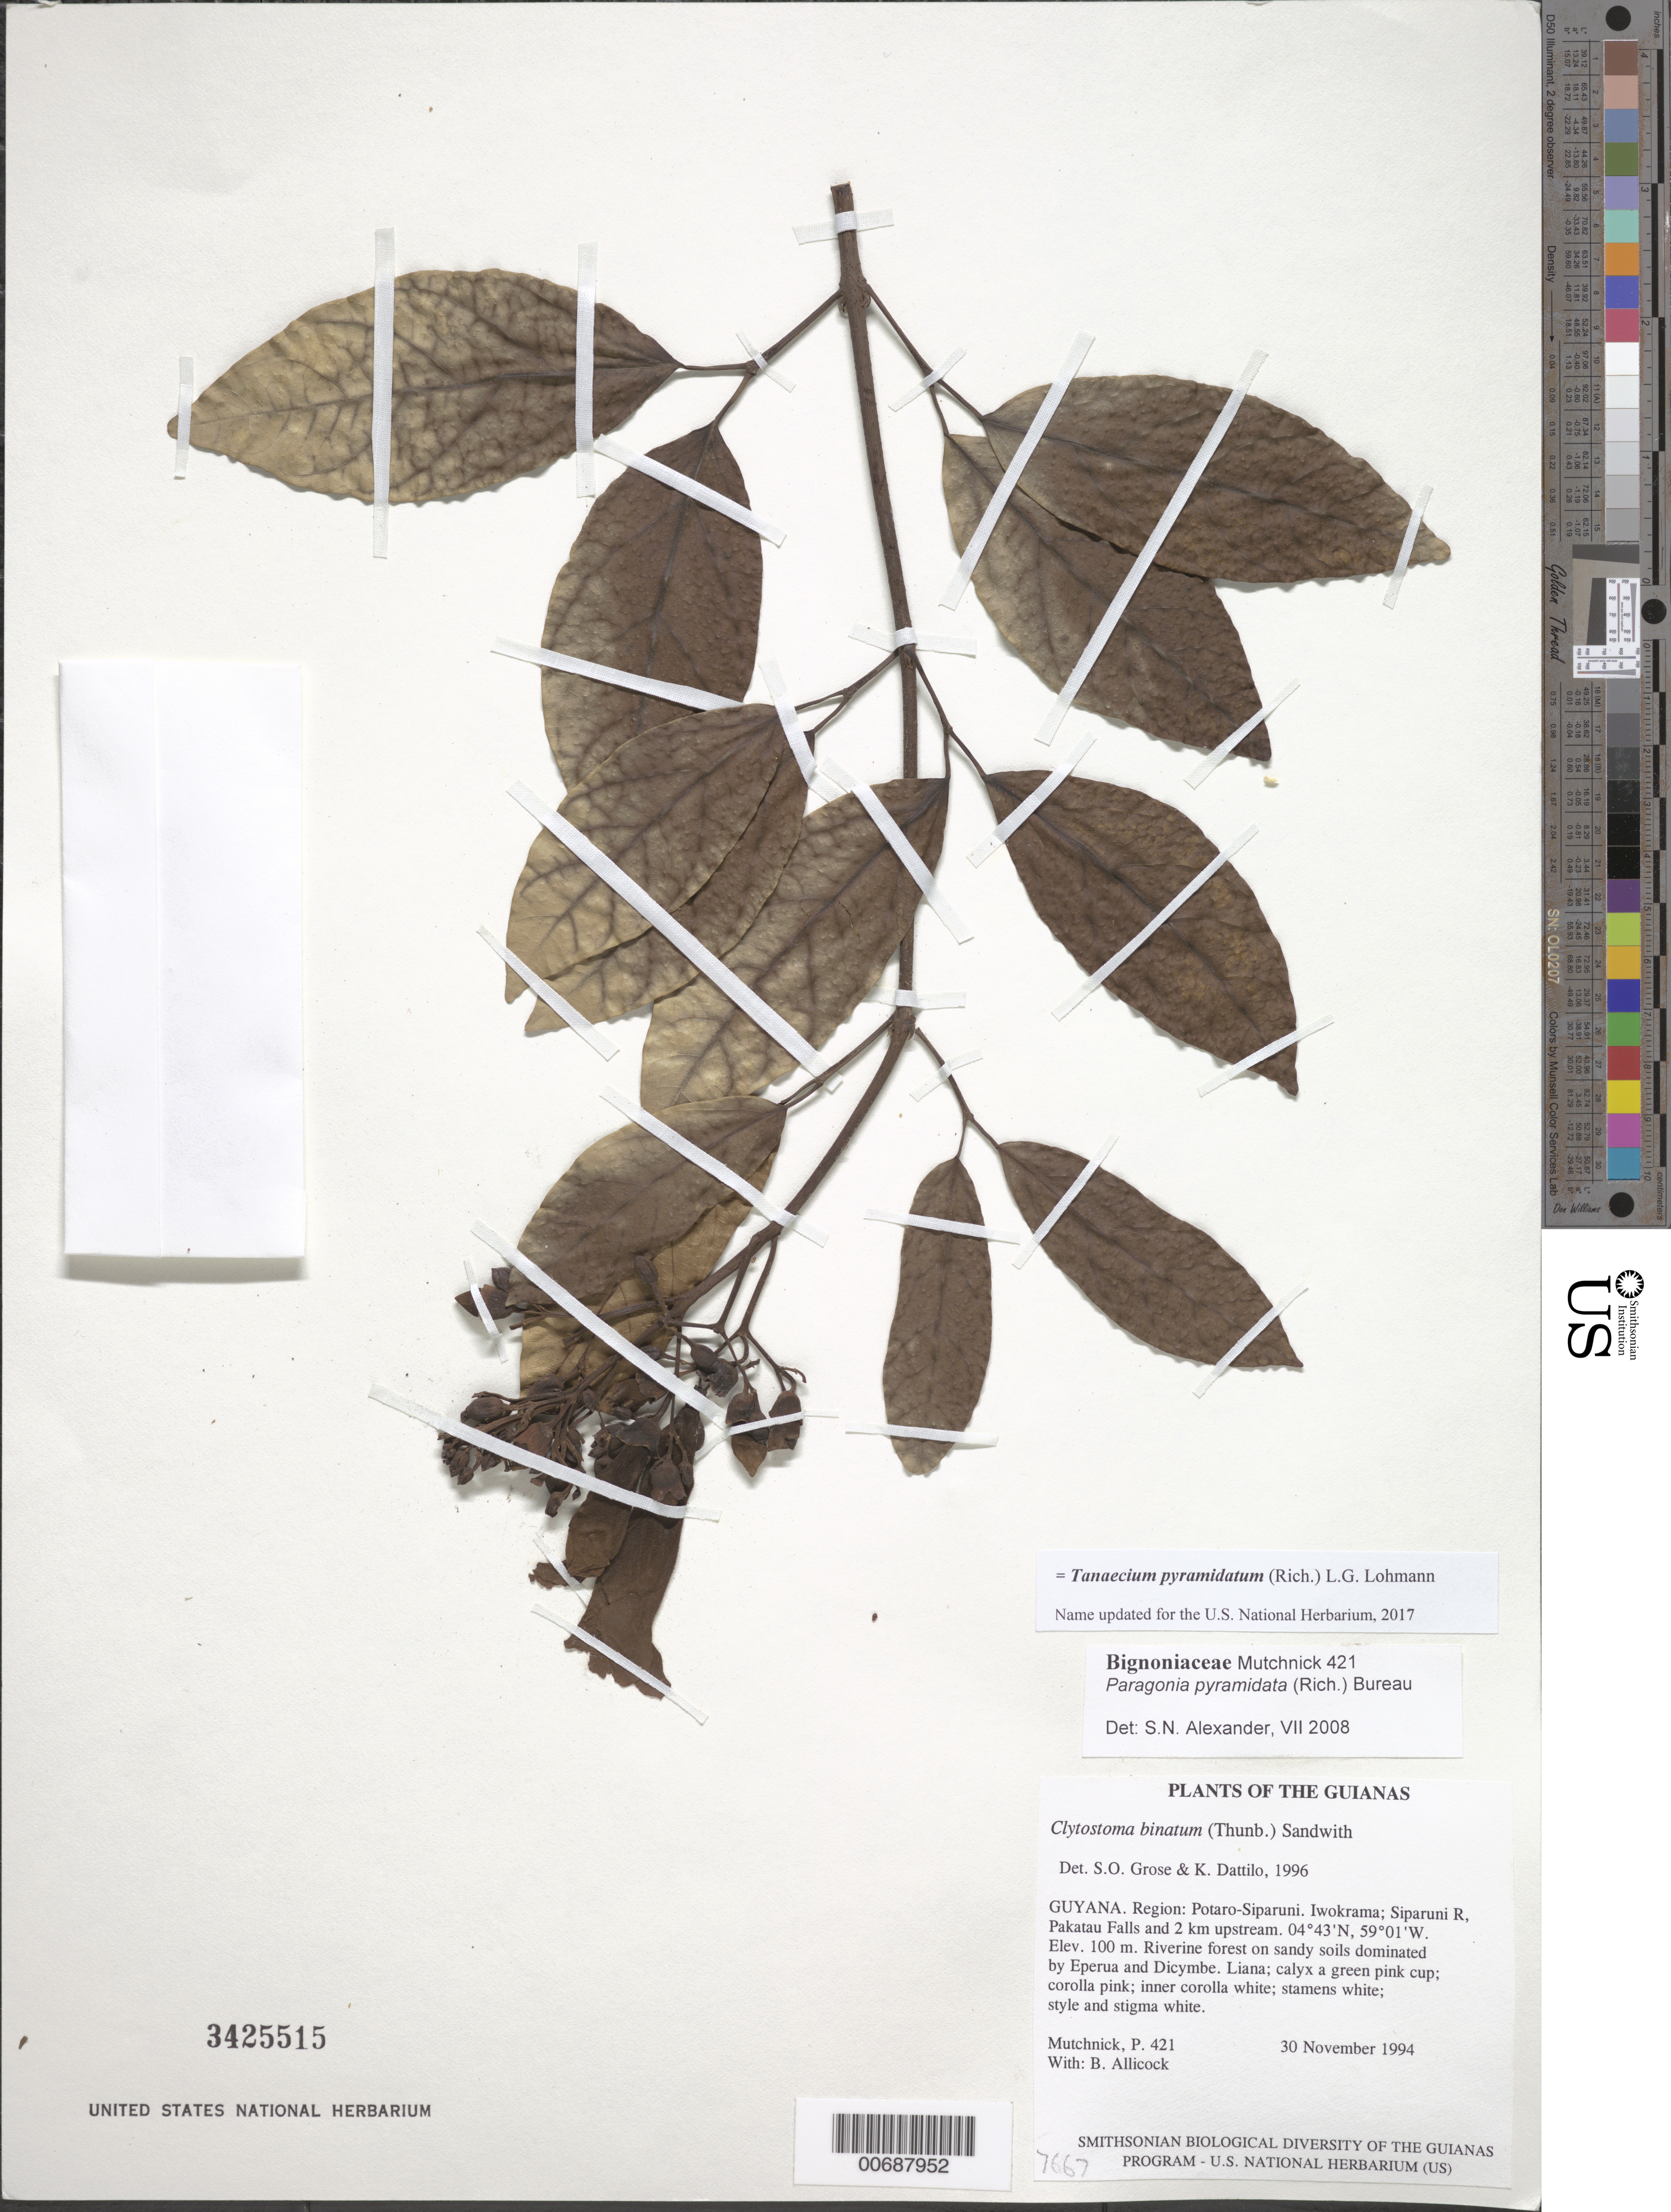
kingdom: Plantae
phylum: Tracheophyta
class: Magnoliopsida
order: Lamiales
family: Bignoniaceae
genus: Tanaecium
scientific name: Tanaecium pyramidatum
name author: (Rich.) L.G. Lohmann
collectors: P. Mutchnick & B. Allicock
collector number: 421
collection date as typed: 30 November 1994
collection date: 1994-11-30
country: Guyana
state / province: Potaro-Siparuni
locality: Iwokrama; Siparuni R, Pakatau Falls and 2 km upstream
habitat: Riverine forest on sandy soils dominated by Eperua and Dicymbe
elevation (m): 100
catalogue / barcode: US 3425515